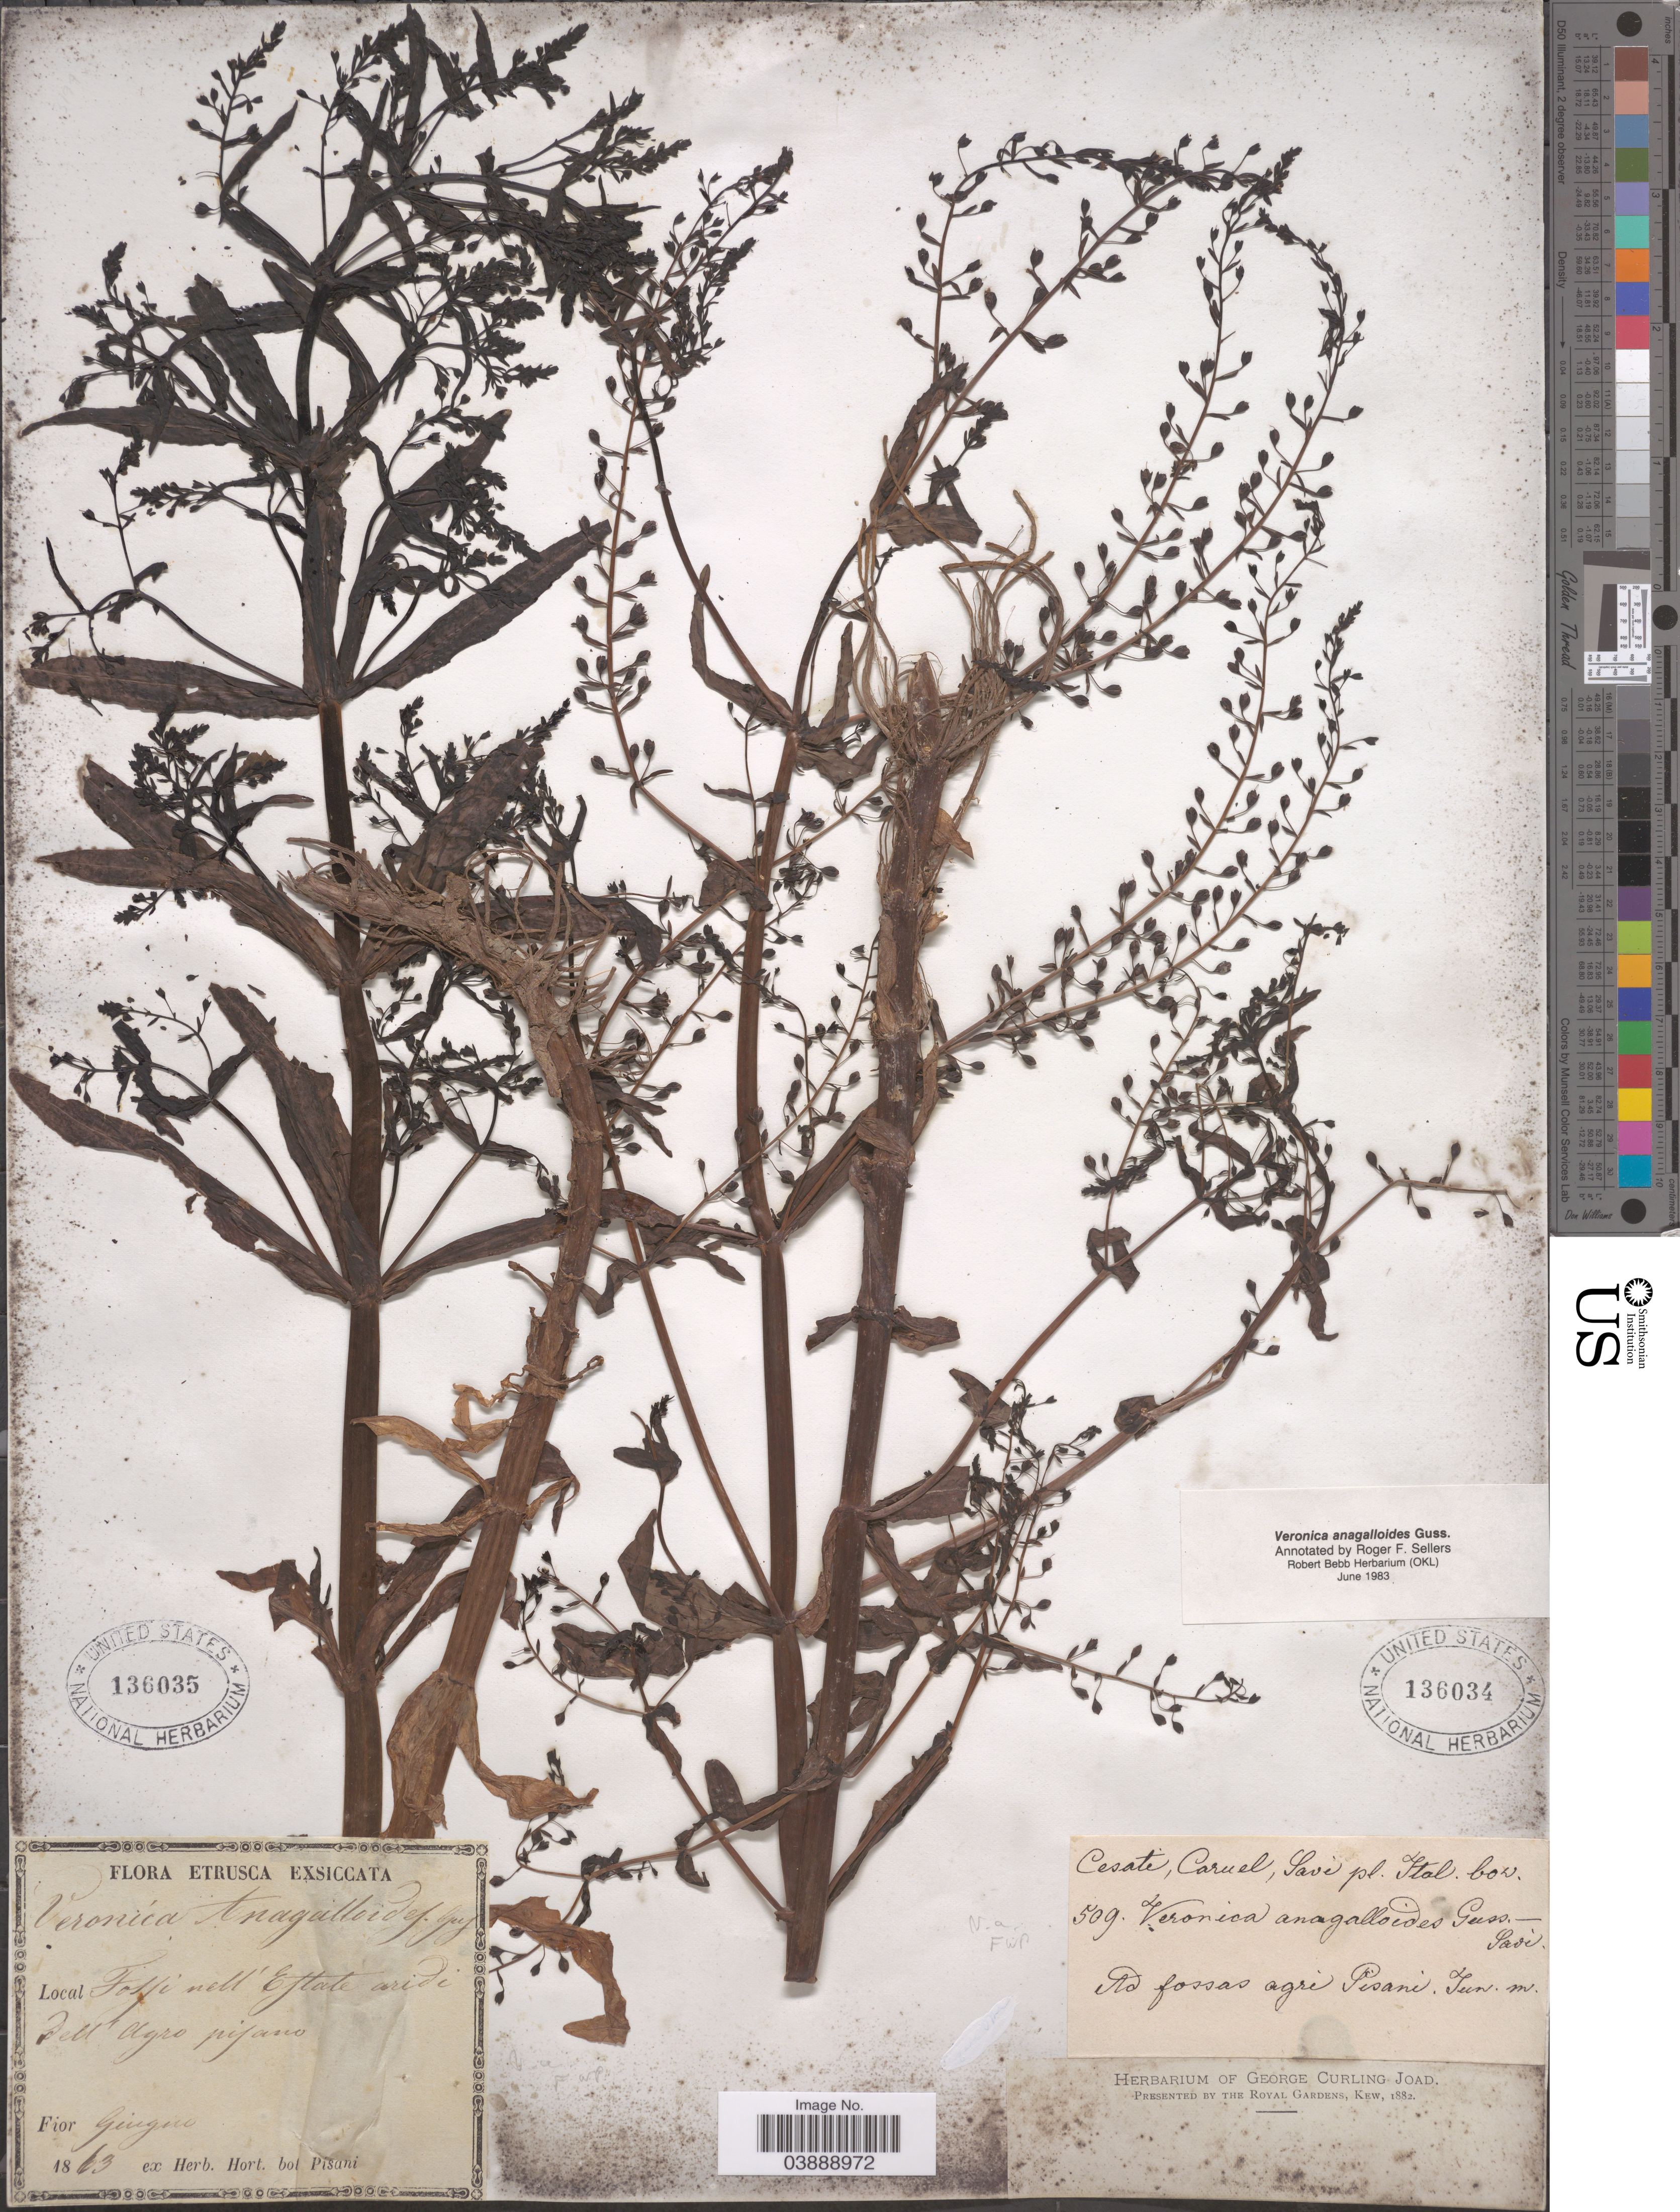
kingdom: Plantae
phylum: Tracheophyta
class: Magnoliopsida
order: Lamiales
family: Plantaginaceae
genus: Veronica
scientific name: Veronica anagalloides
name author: Gussone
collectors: Cesati, Caruel & G. Savi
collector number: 509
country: Italy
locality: Ital. bor. Ad fossas agri Pisani.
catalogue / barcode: US 136034-2